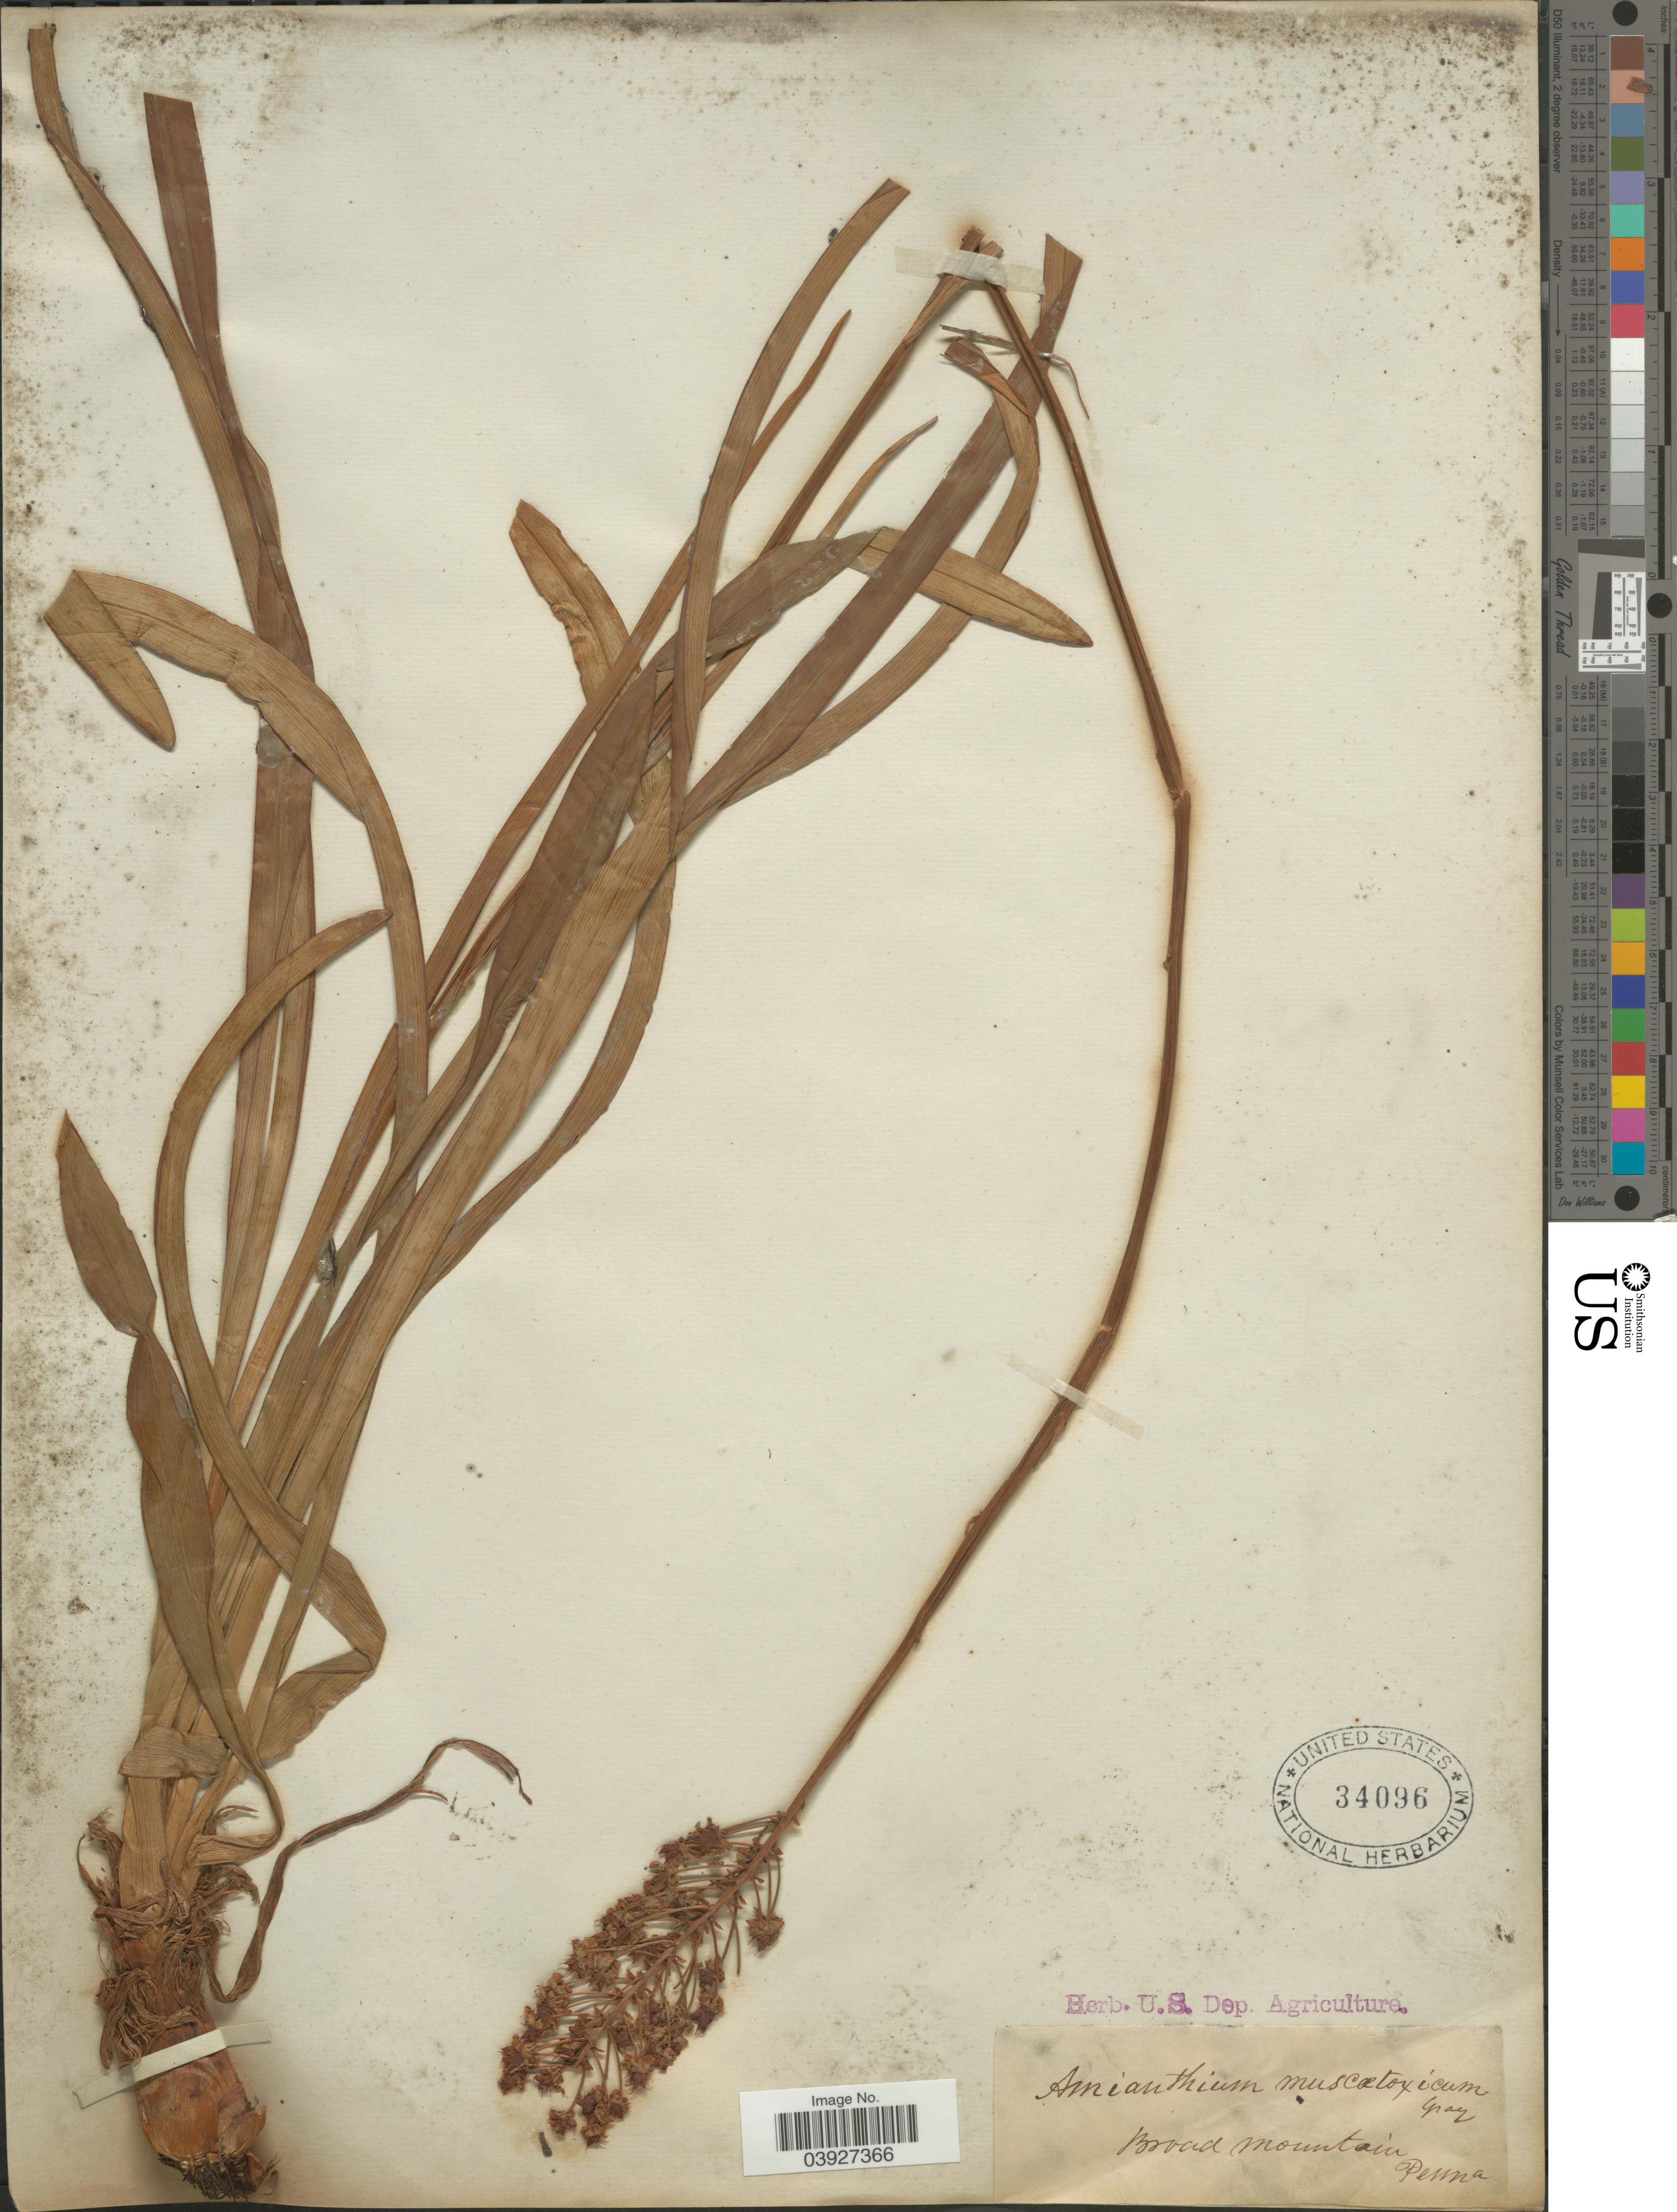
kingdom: Plantae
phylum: Tracheophyta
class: Liliopsida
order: Liliales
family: Melanthiaceae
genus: Amianthium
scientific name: Amianthium muscitoxicum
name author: (Walter) A. Gray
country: United States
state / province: Pennsylvania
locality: Broad Mountain.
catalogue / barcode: US 34096